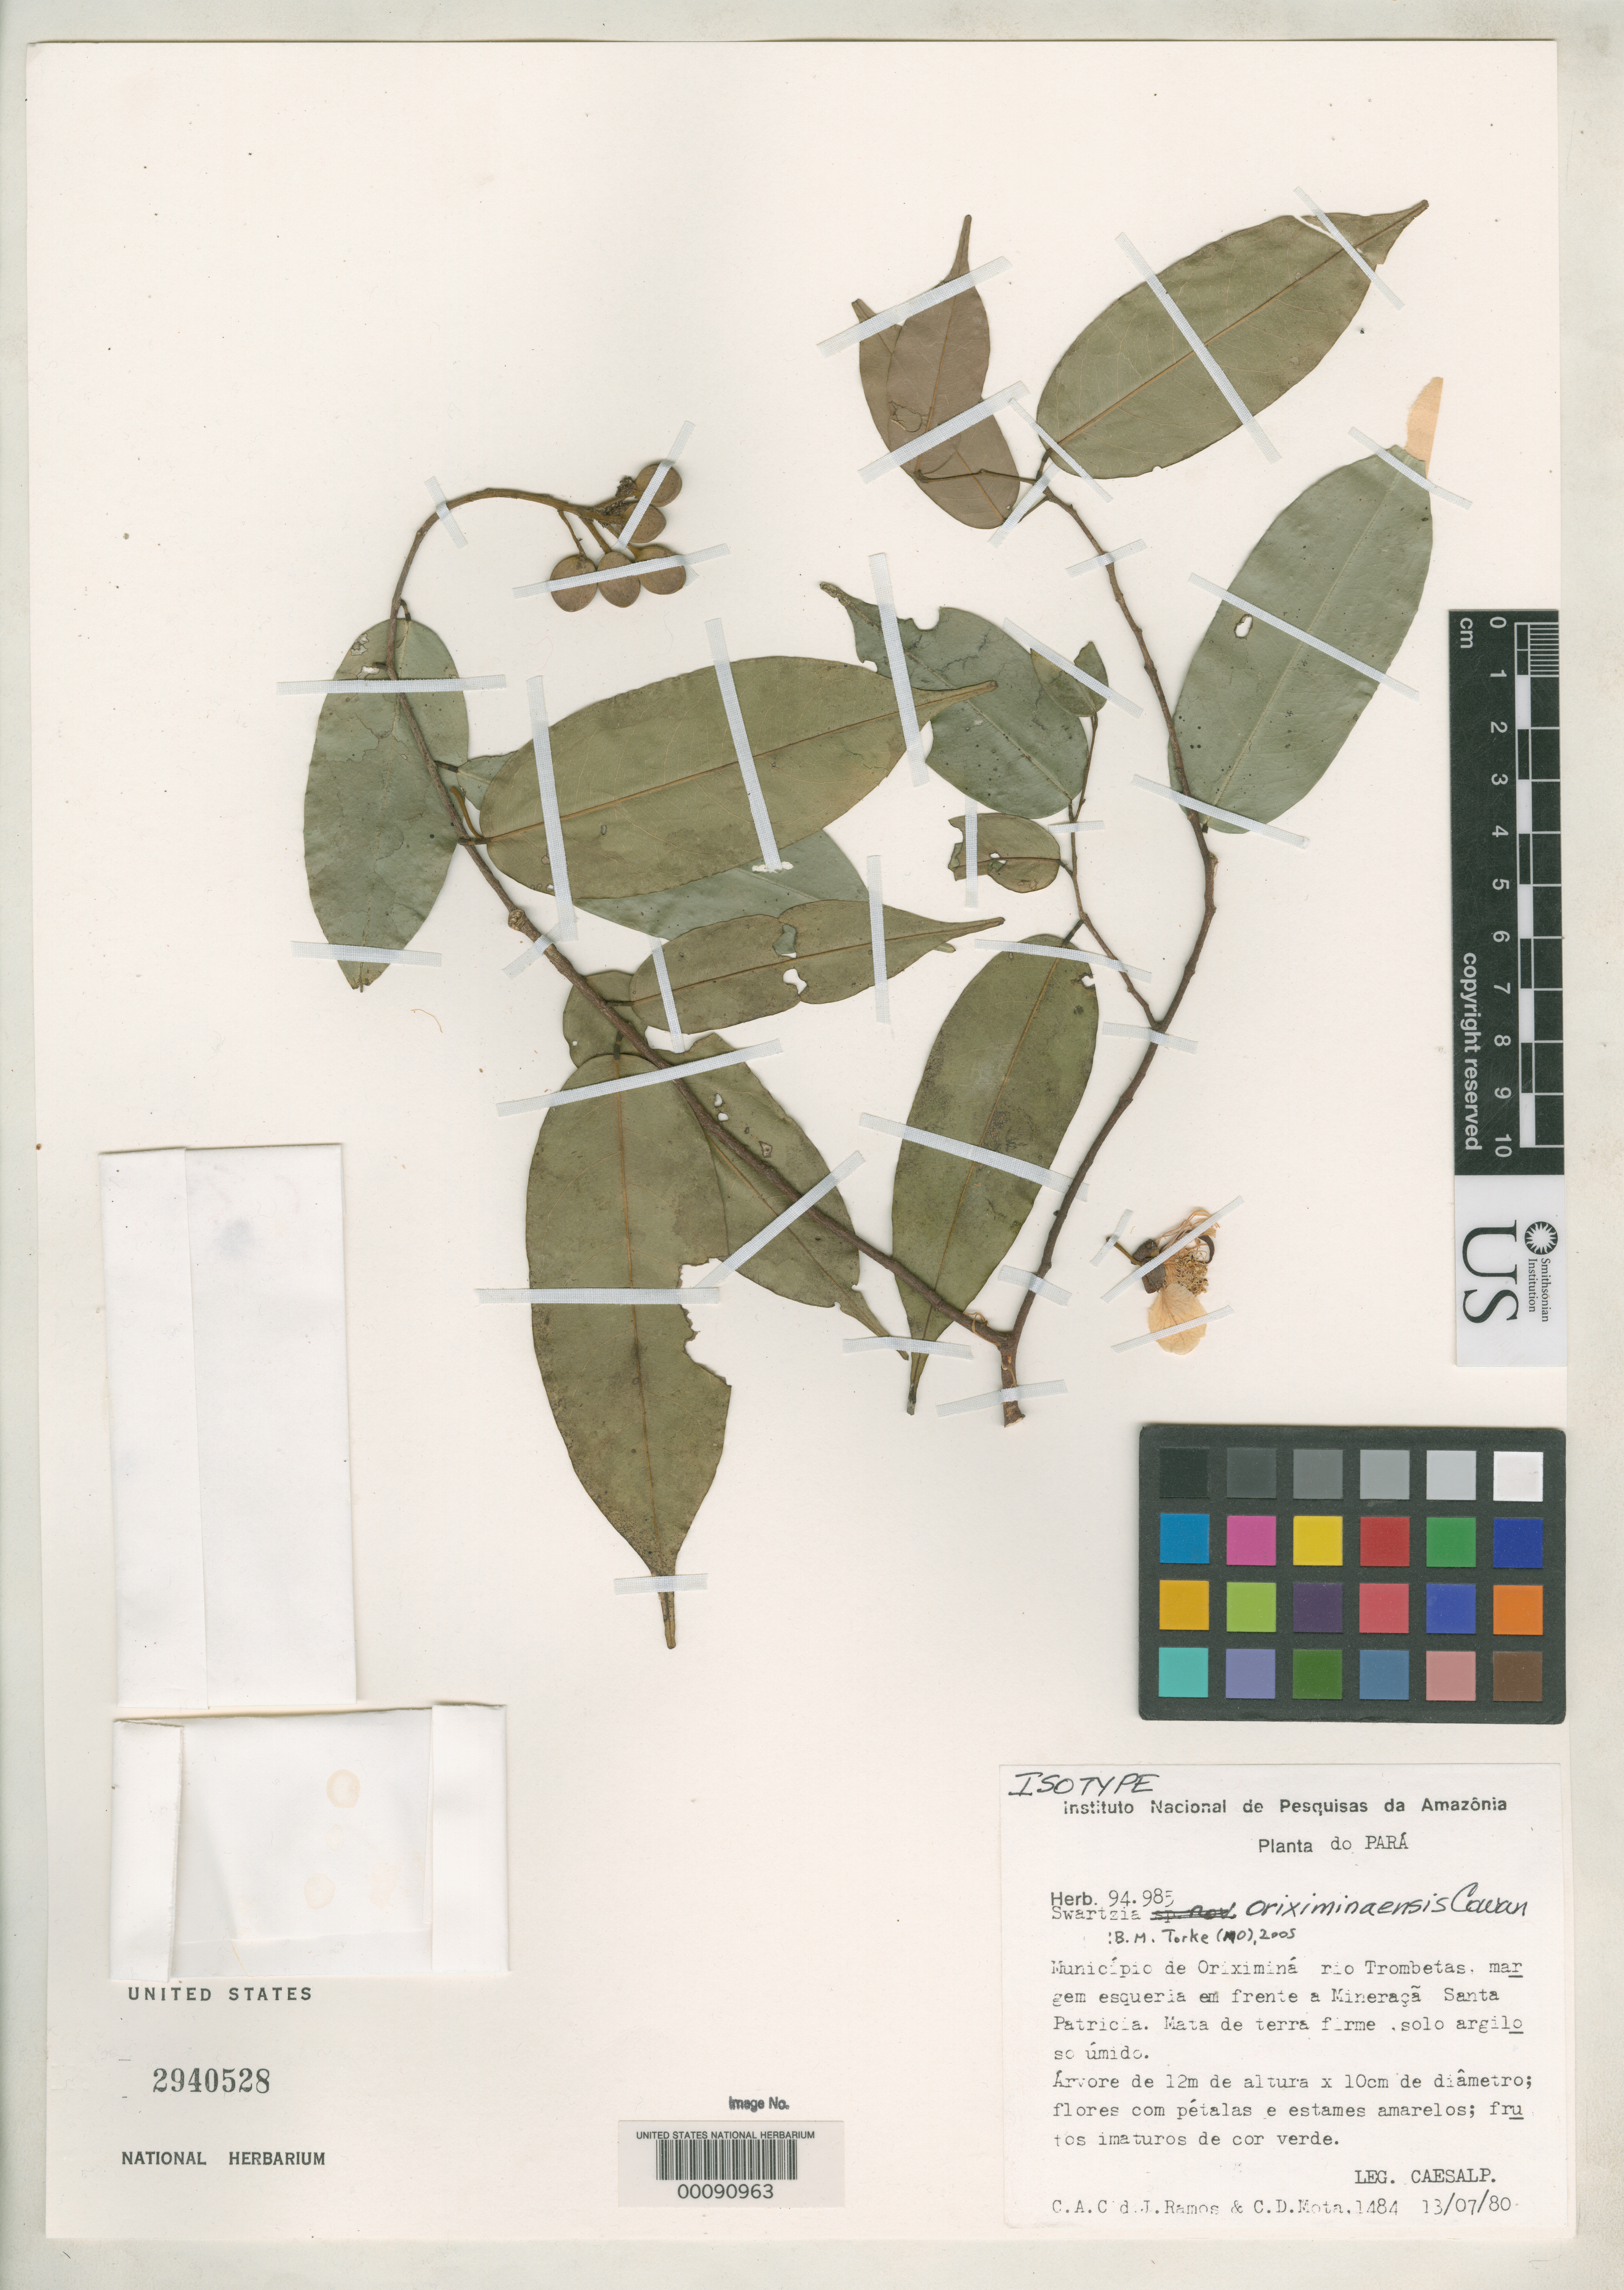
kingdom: Plantae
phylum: Tracheophyta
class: Magnoliopsida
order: Fabales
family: Fabaceae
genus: Swartzia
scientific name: Swartzia oriximinaensis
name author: R.S. Cowan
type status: Isotype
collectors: C. A. Cid Ferreira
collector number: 1484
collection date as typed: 13 Jul 1980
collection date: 1980-07-13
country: Brazil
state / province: Pará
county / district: Oriximiná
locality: Rio Trombetas, margem Esquerda emfrente a Mineracao Santa Patric.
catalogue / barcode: US 2940528